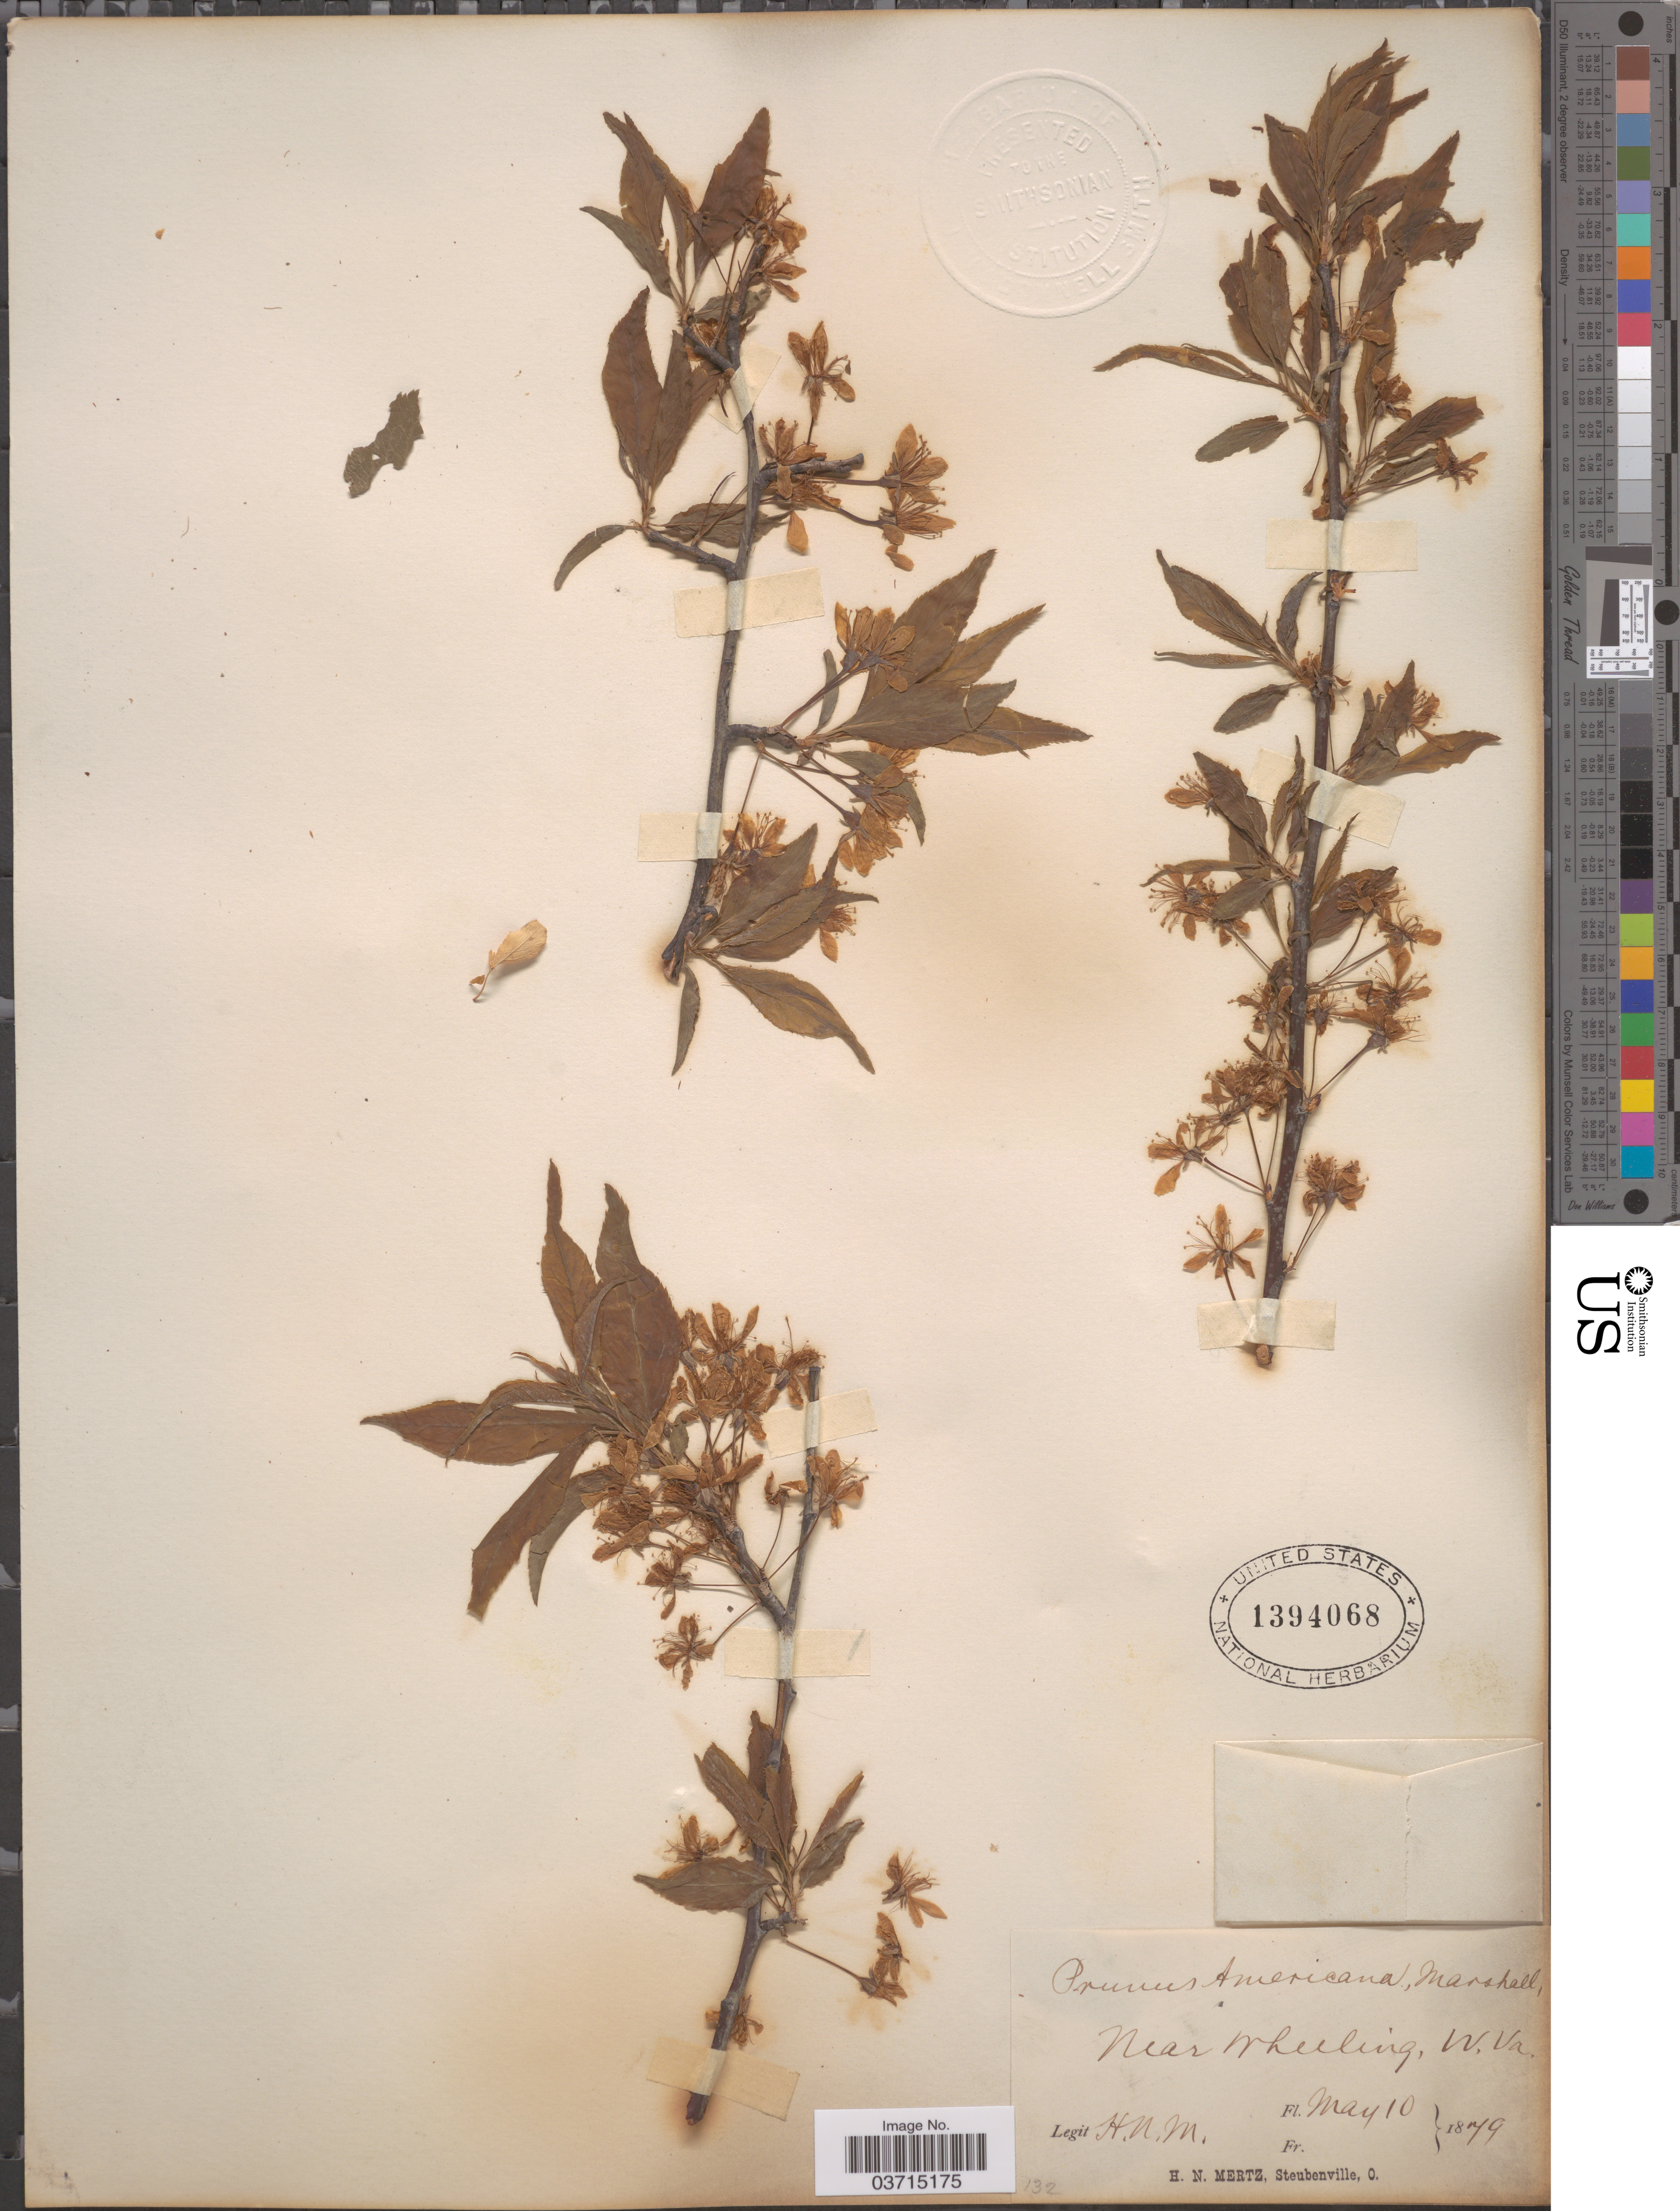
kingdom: Plantae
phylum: Tracheophyta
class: Magnoliopsida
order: Rosales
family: Rosaceae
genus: Prunus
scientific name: Prunus americana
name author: Marshall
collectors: H. Mertz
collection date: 1879-05-10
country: United States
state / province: West Virginia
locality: Near Wheeling.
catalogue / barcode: US 1394068